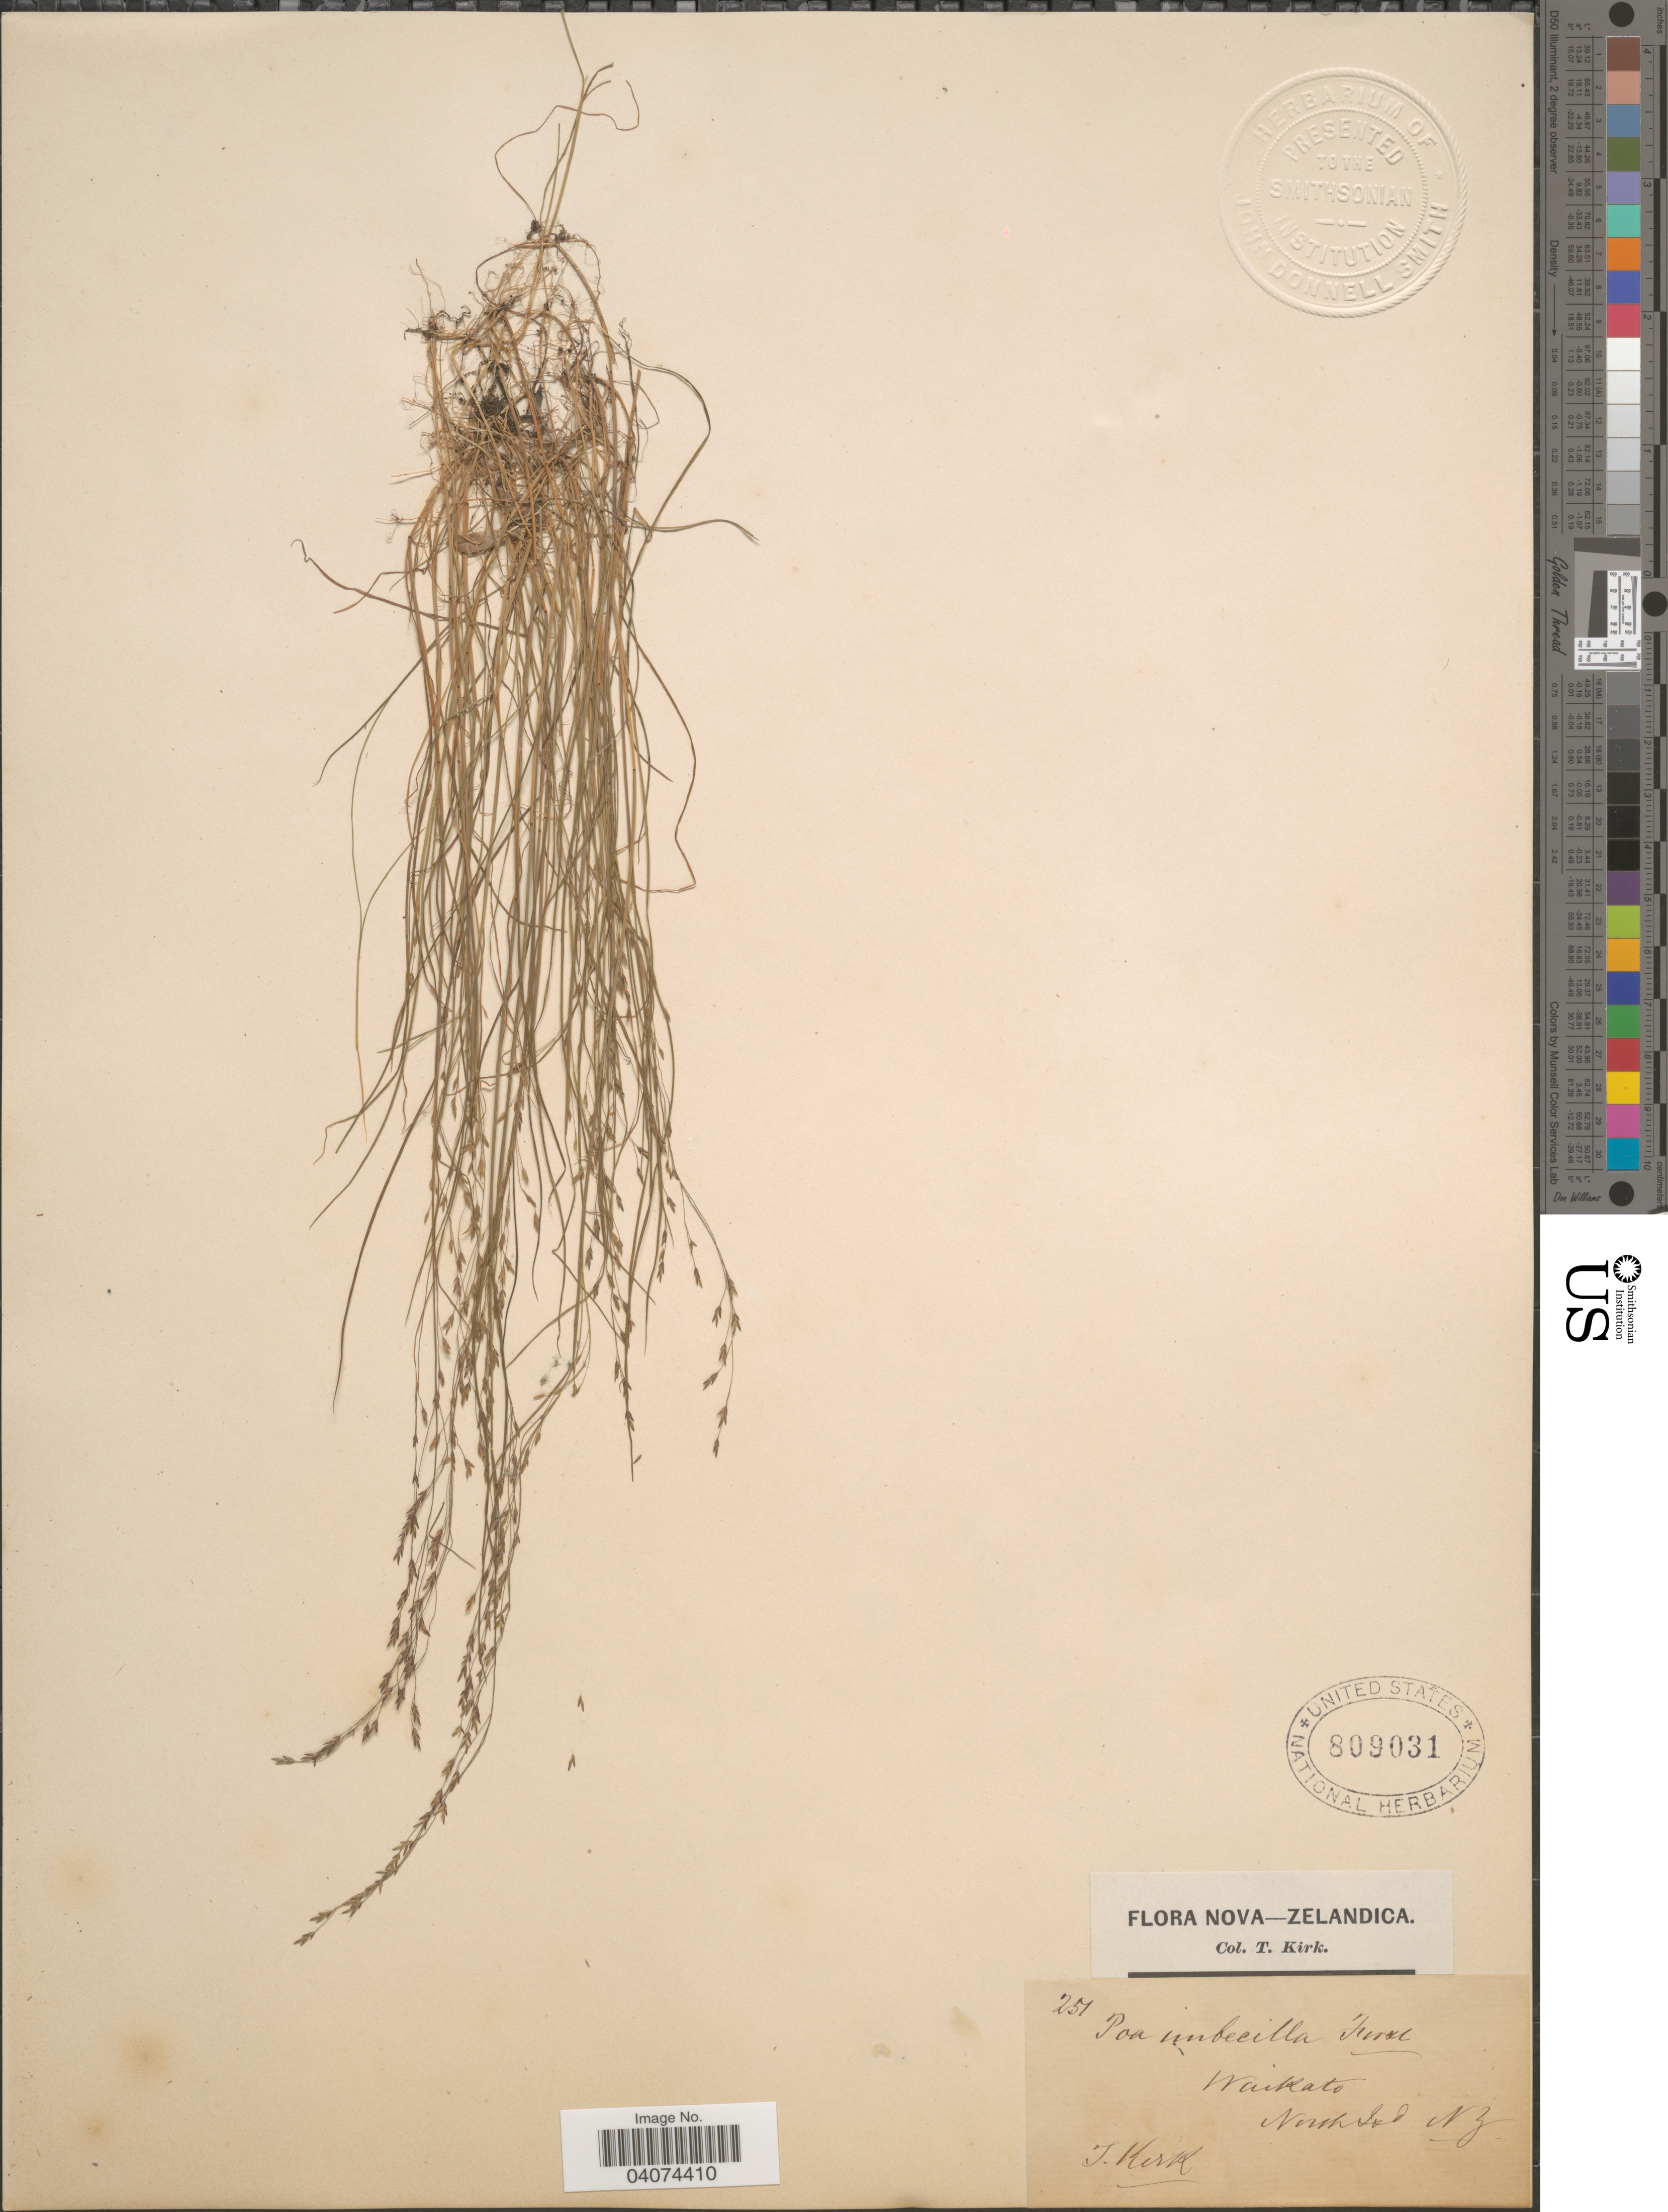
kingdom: Plantae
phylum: Tracheophyta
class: Liliopsida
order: Poales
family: Poaceae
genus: Poa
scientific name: Poa imbecilla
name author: Sol. ex Spreng.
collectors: T. Kirk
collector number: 251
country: New Zealand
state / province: Waikato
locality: North Isl.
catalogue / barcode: US 809031